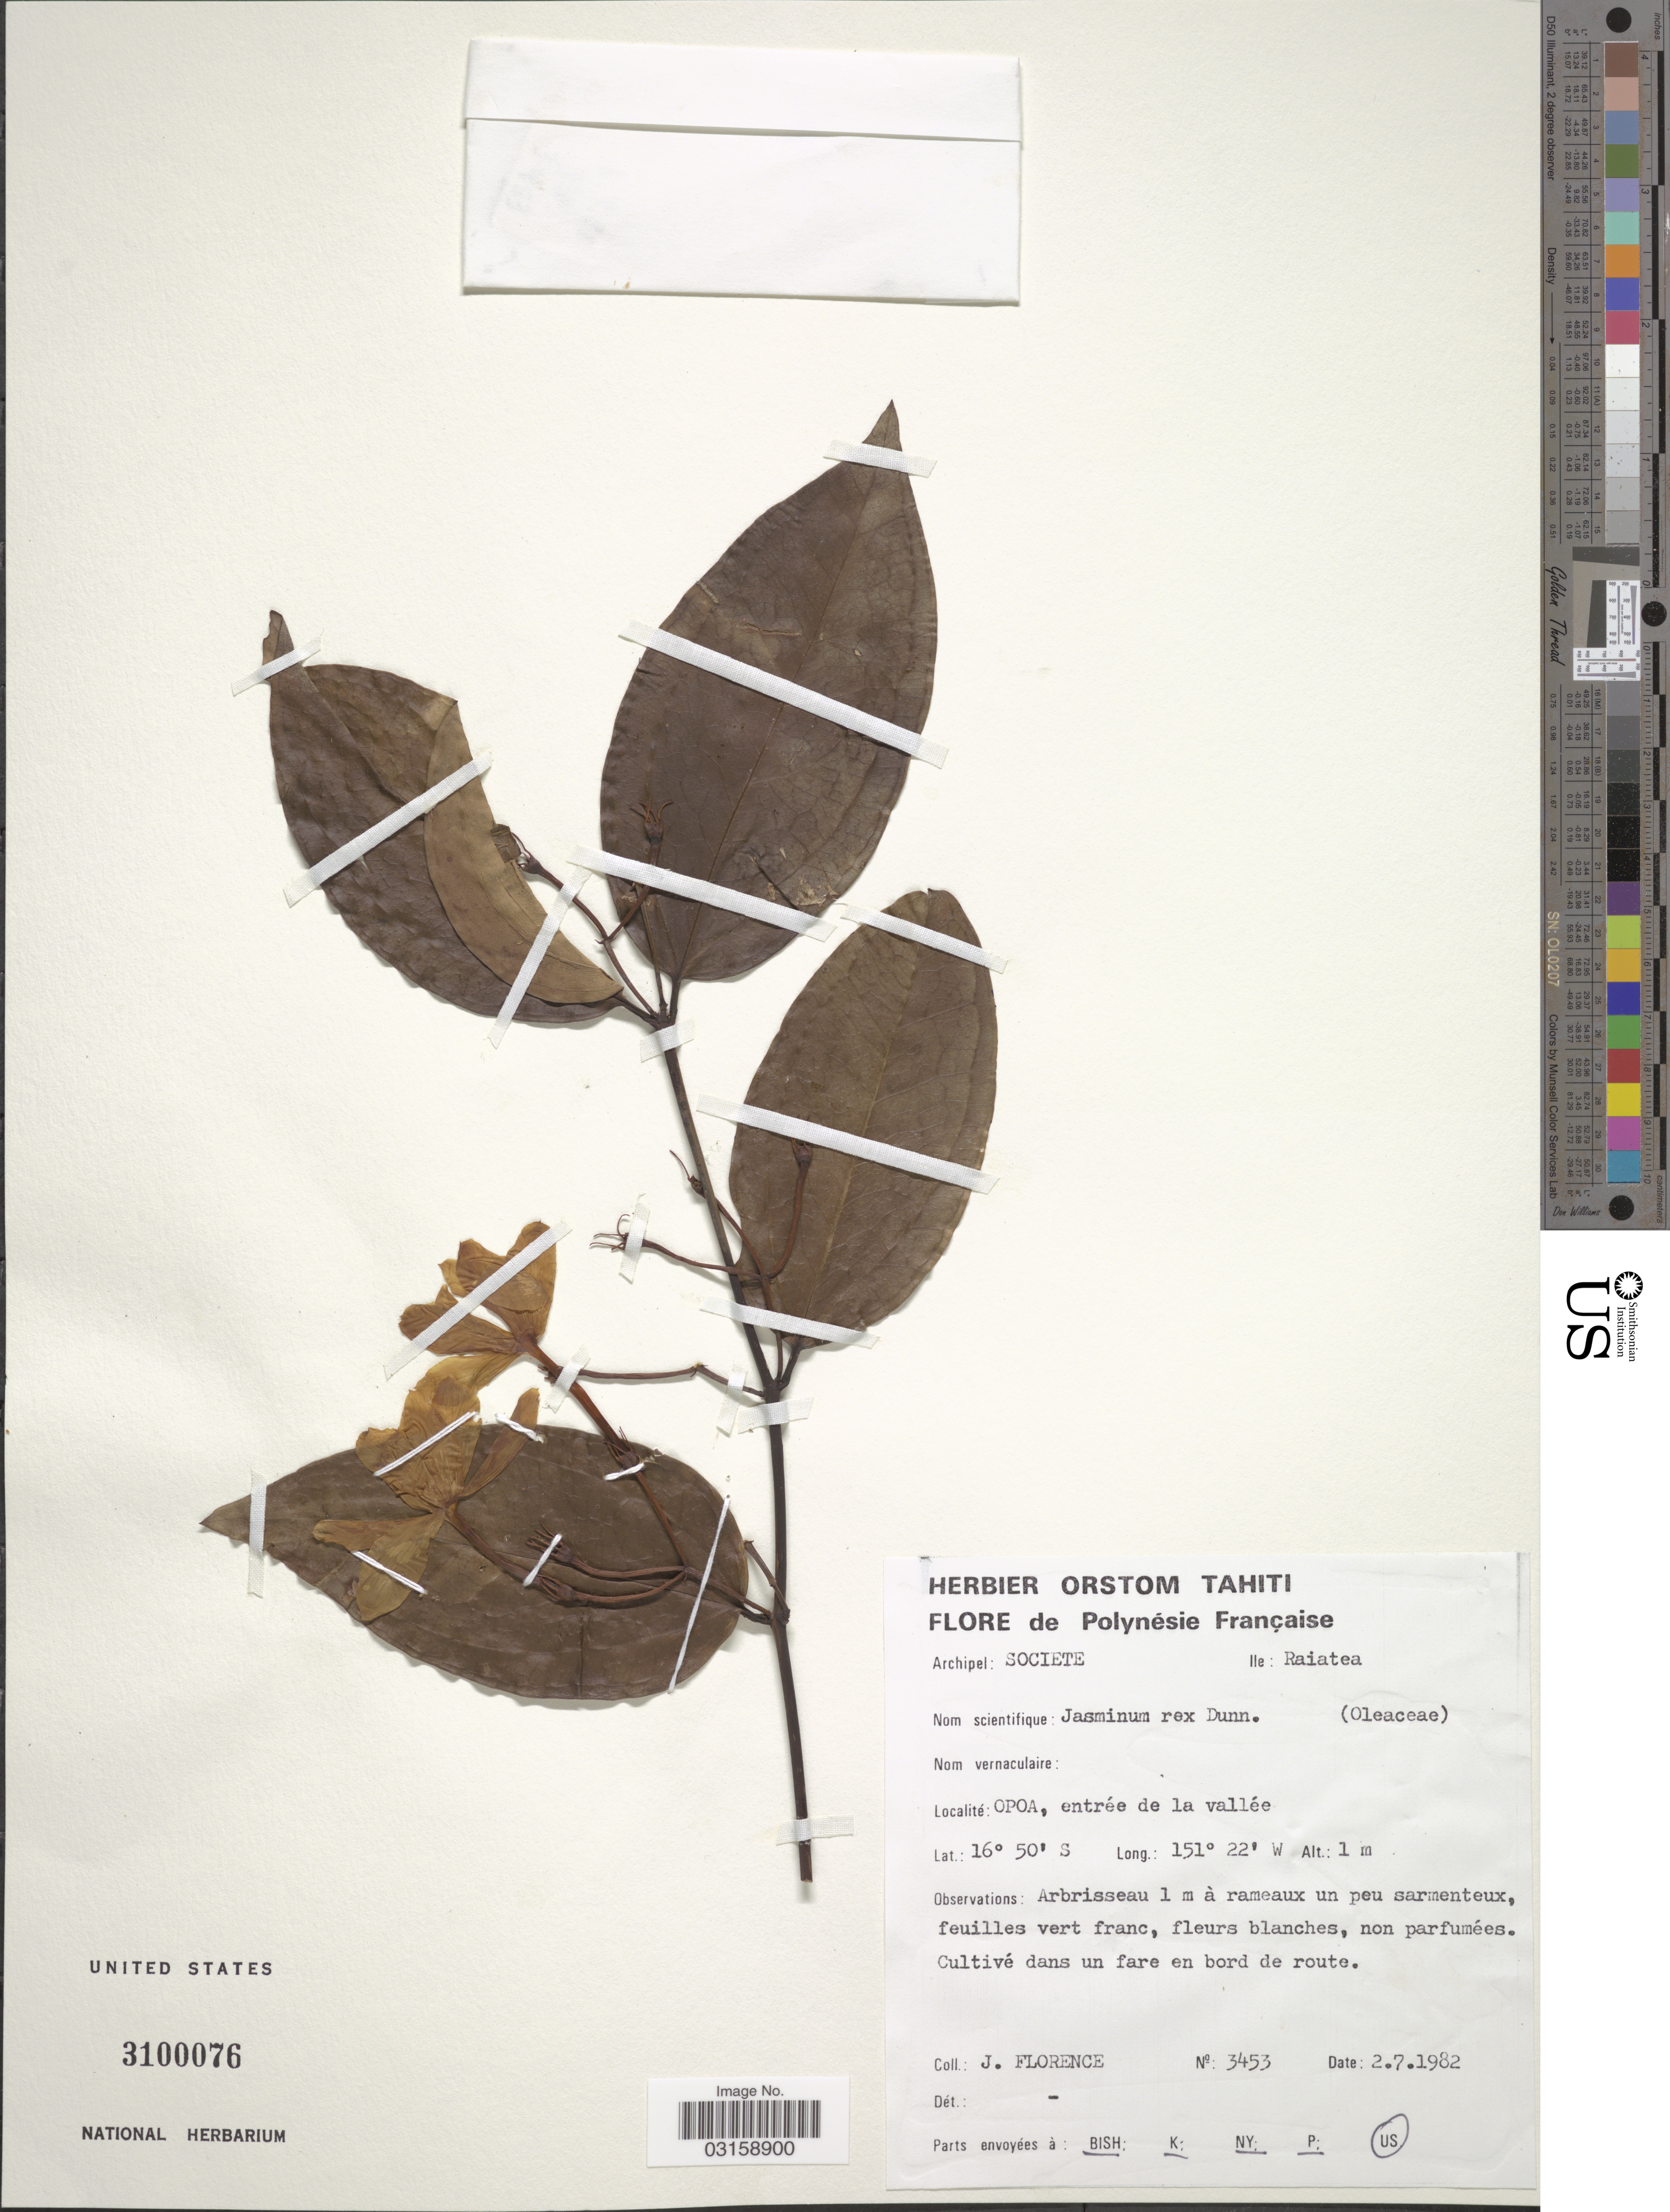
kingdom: Plantae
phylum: Tracheophyta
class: Magnoliopsida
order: Lamiales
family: Oleaceae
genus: Jasminum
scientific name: Jasminum nobile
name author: C.B. Clarke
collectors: J. Florence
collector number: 3453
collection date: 1982-07-02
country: French Polynesia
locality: Archipel: Societe. Ile: Raiatea. Opoa, entrée de la vallée.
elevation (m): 1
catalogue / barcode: US 3100076